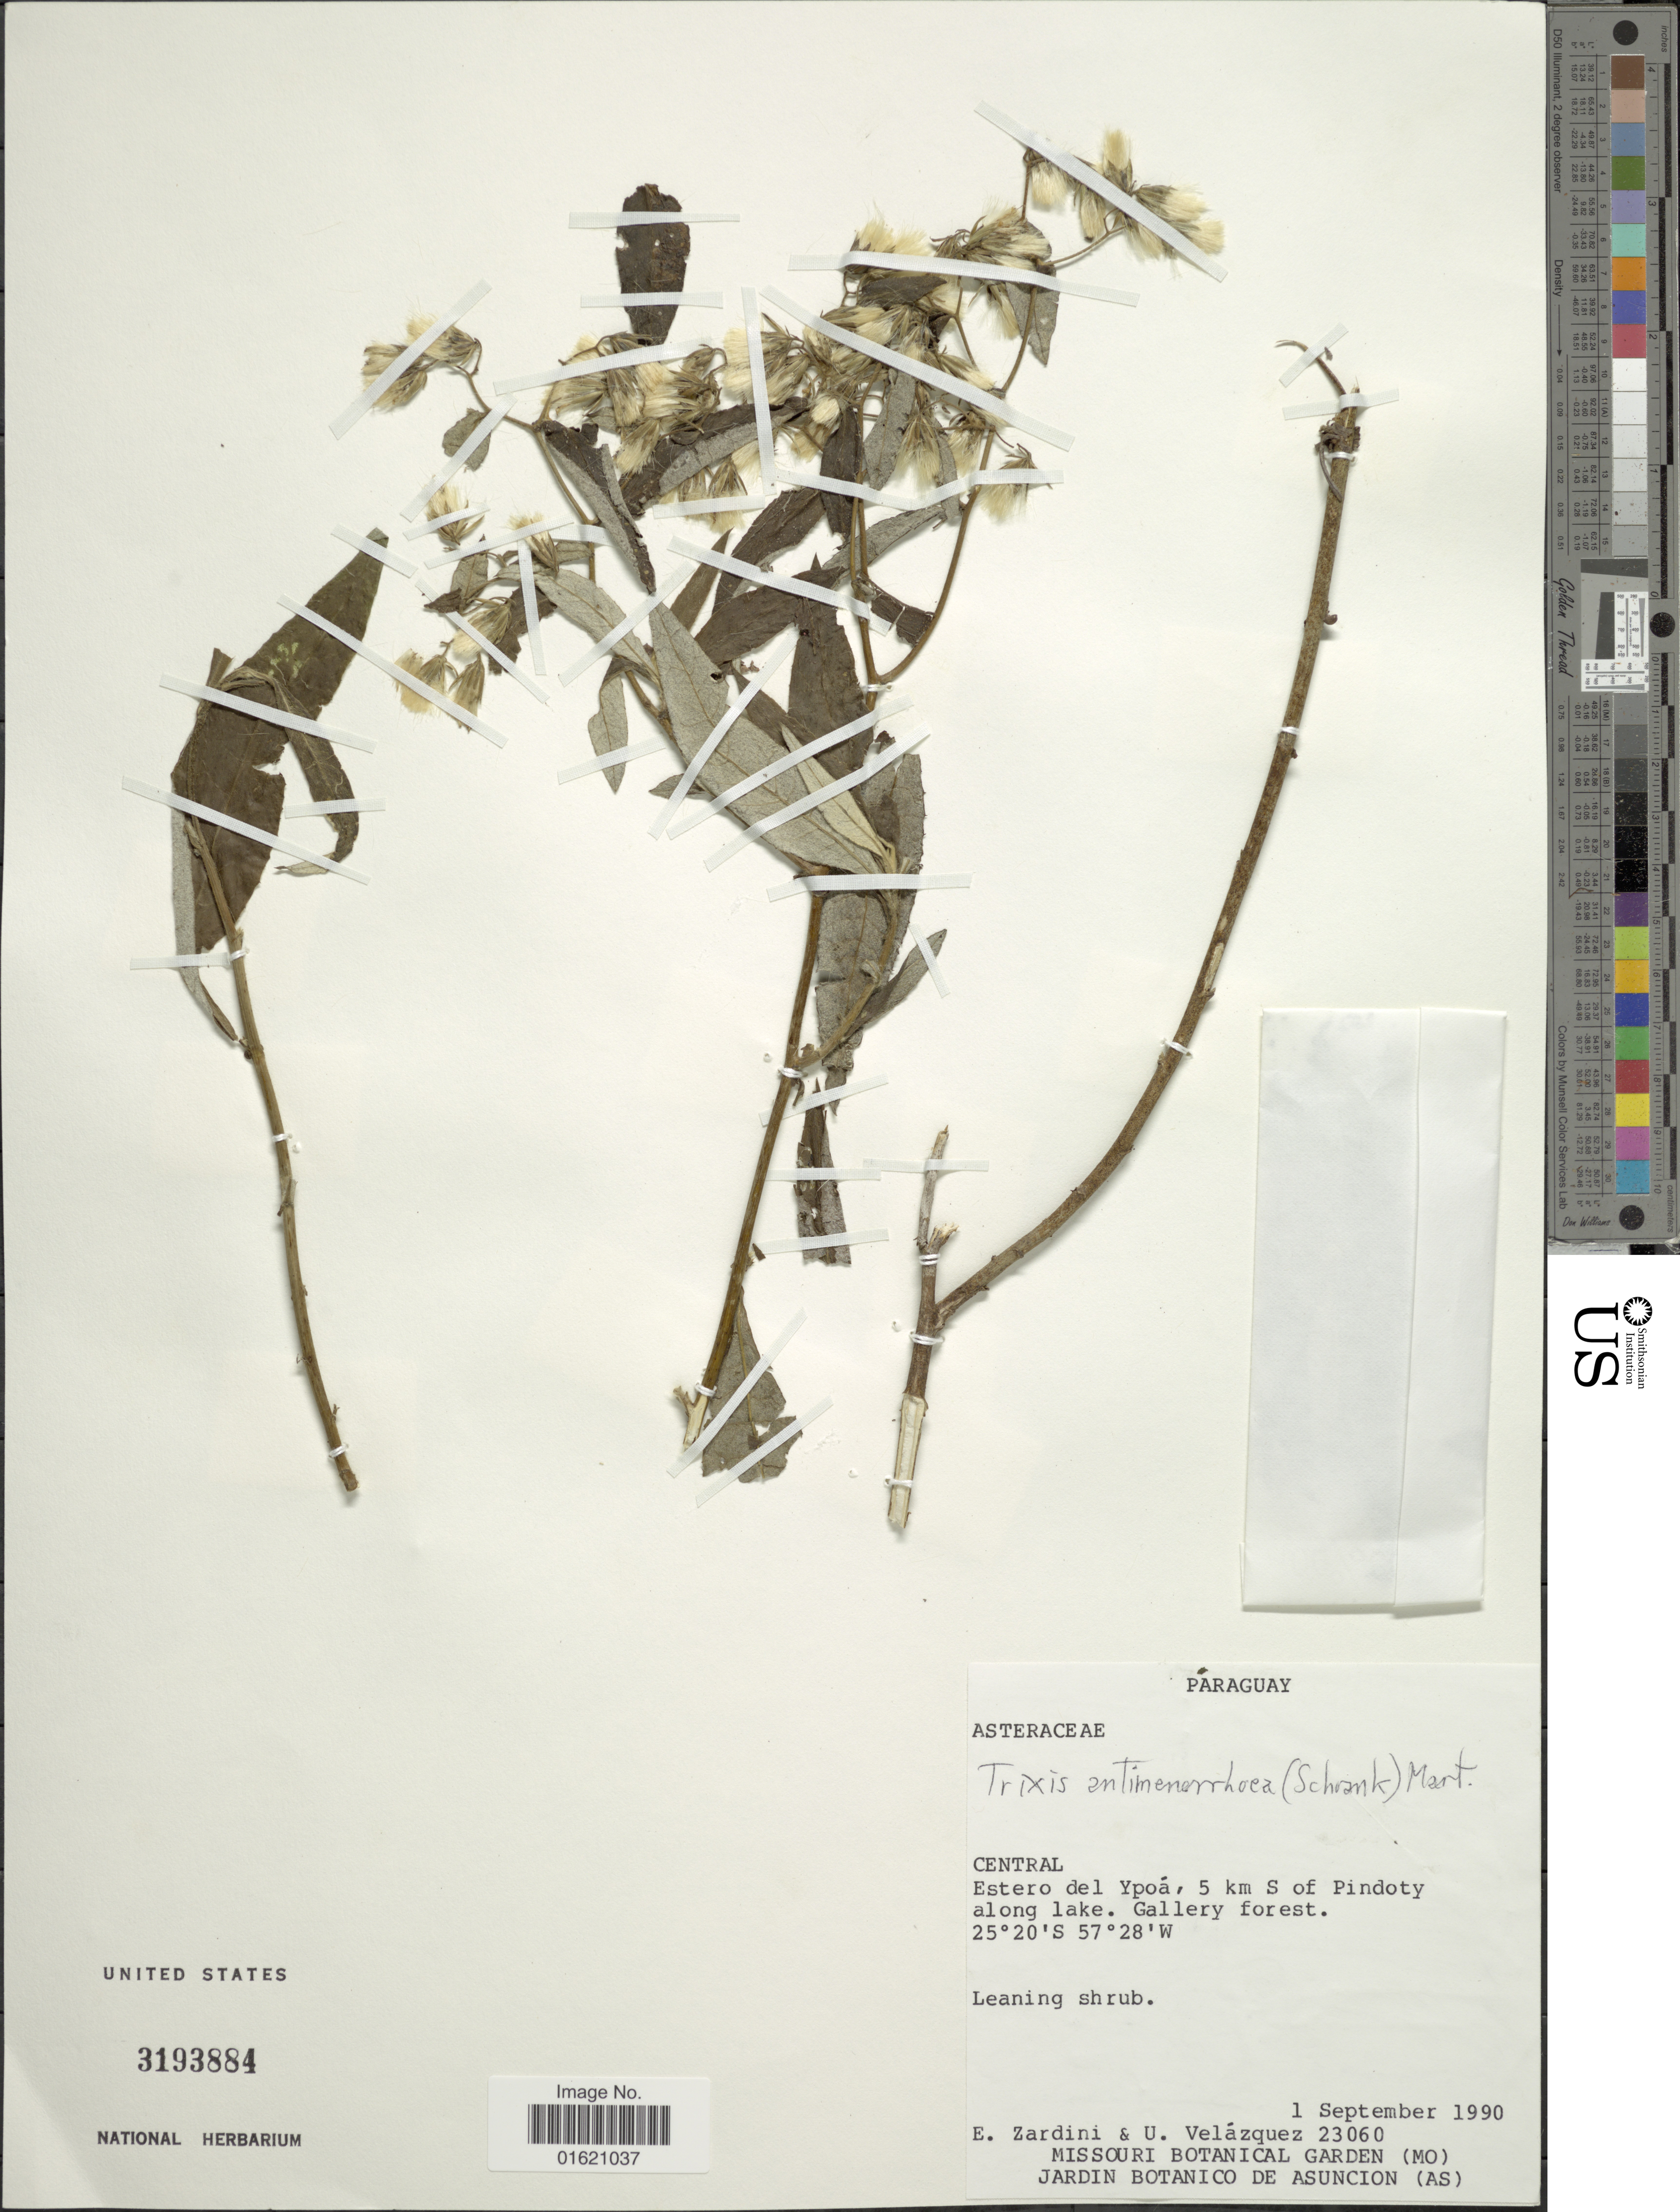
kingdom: Plantae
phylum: Tracheophyta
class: Magnoliopsida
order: Asterales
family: Asteraceae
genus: Trixis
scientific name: Trixis antimenorrhoea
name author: (Schrank) Mart. ex Kuntze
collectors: E. M. Zardini & U. Velázquez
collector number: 23060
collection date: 1990-09-01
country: Paraguay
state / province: Central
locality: Estero del Ypoá, 5 km S of Pindoty along lake, Gallery forest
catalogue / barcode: US 3193884